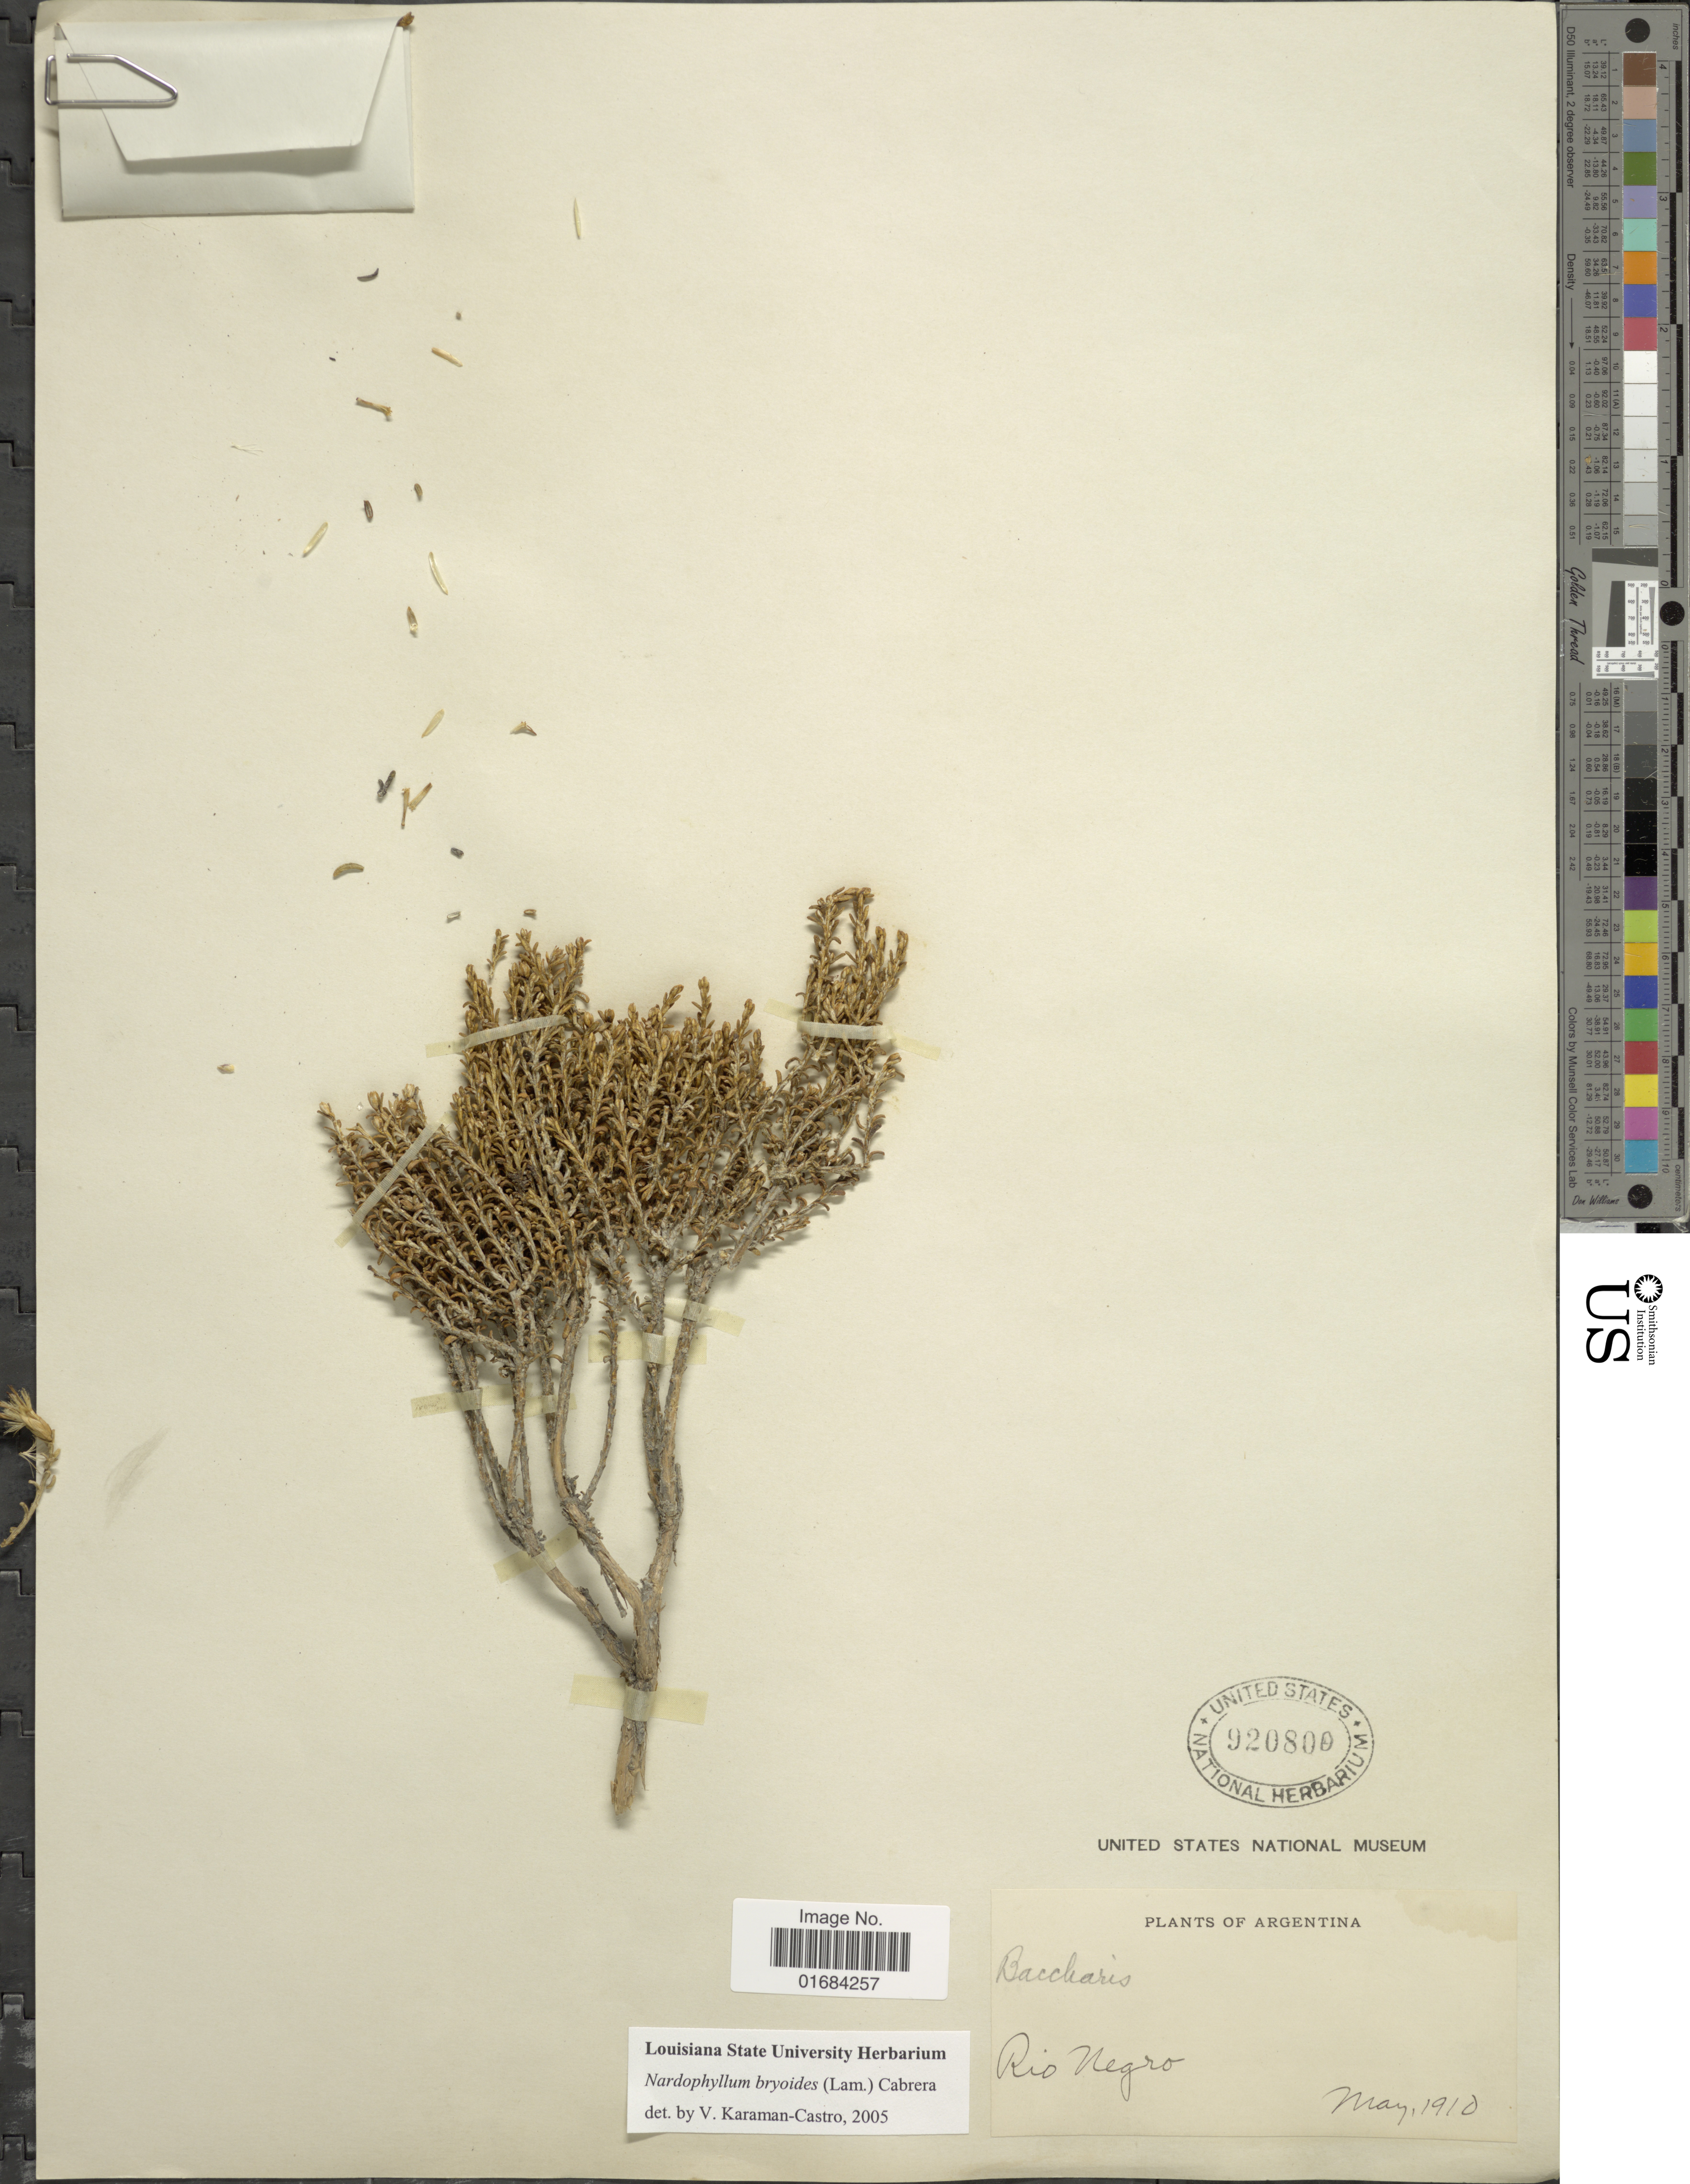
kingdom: Plantae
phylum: Tracheophyta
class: Magnoliopsida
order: Asterales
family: Asteraceae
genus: Nardophyllum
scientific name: Nardophyllum bryoides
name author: (Lam.) Cabrera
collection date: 1910-05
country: Argentina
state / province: Rio Negro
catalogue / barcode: US 920800